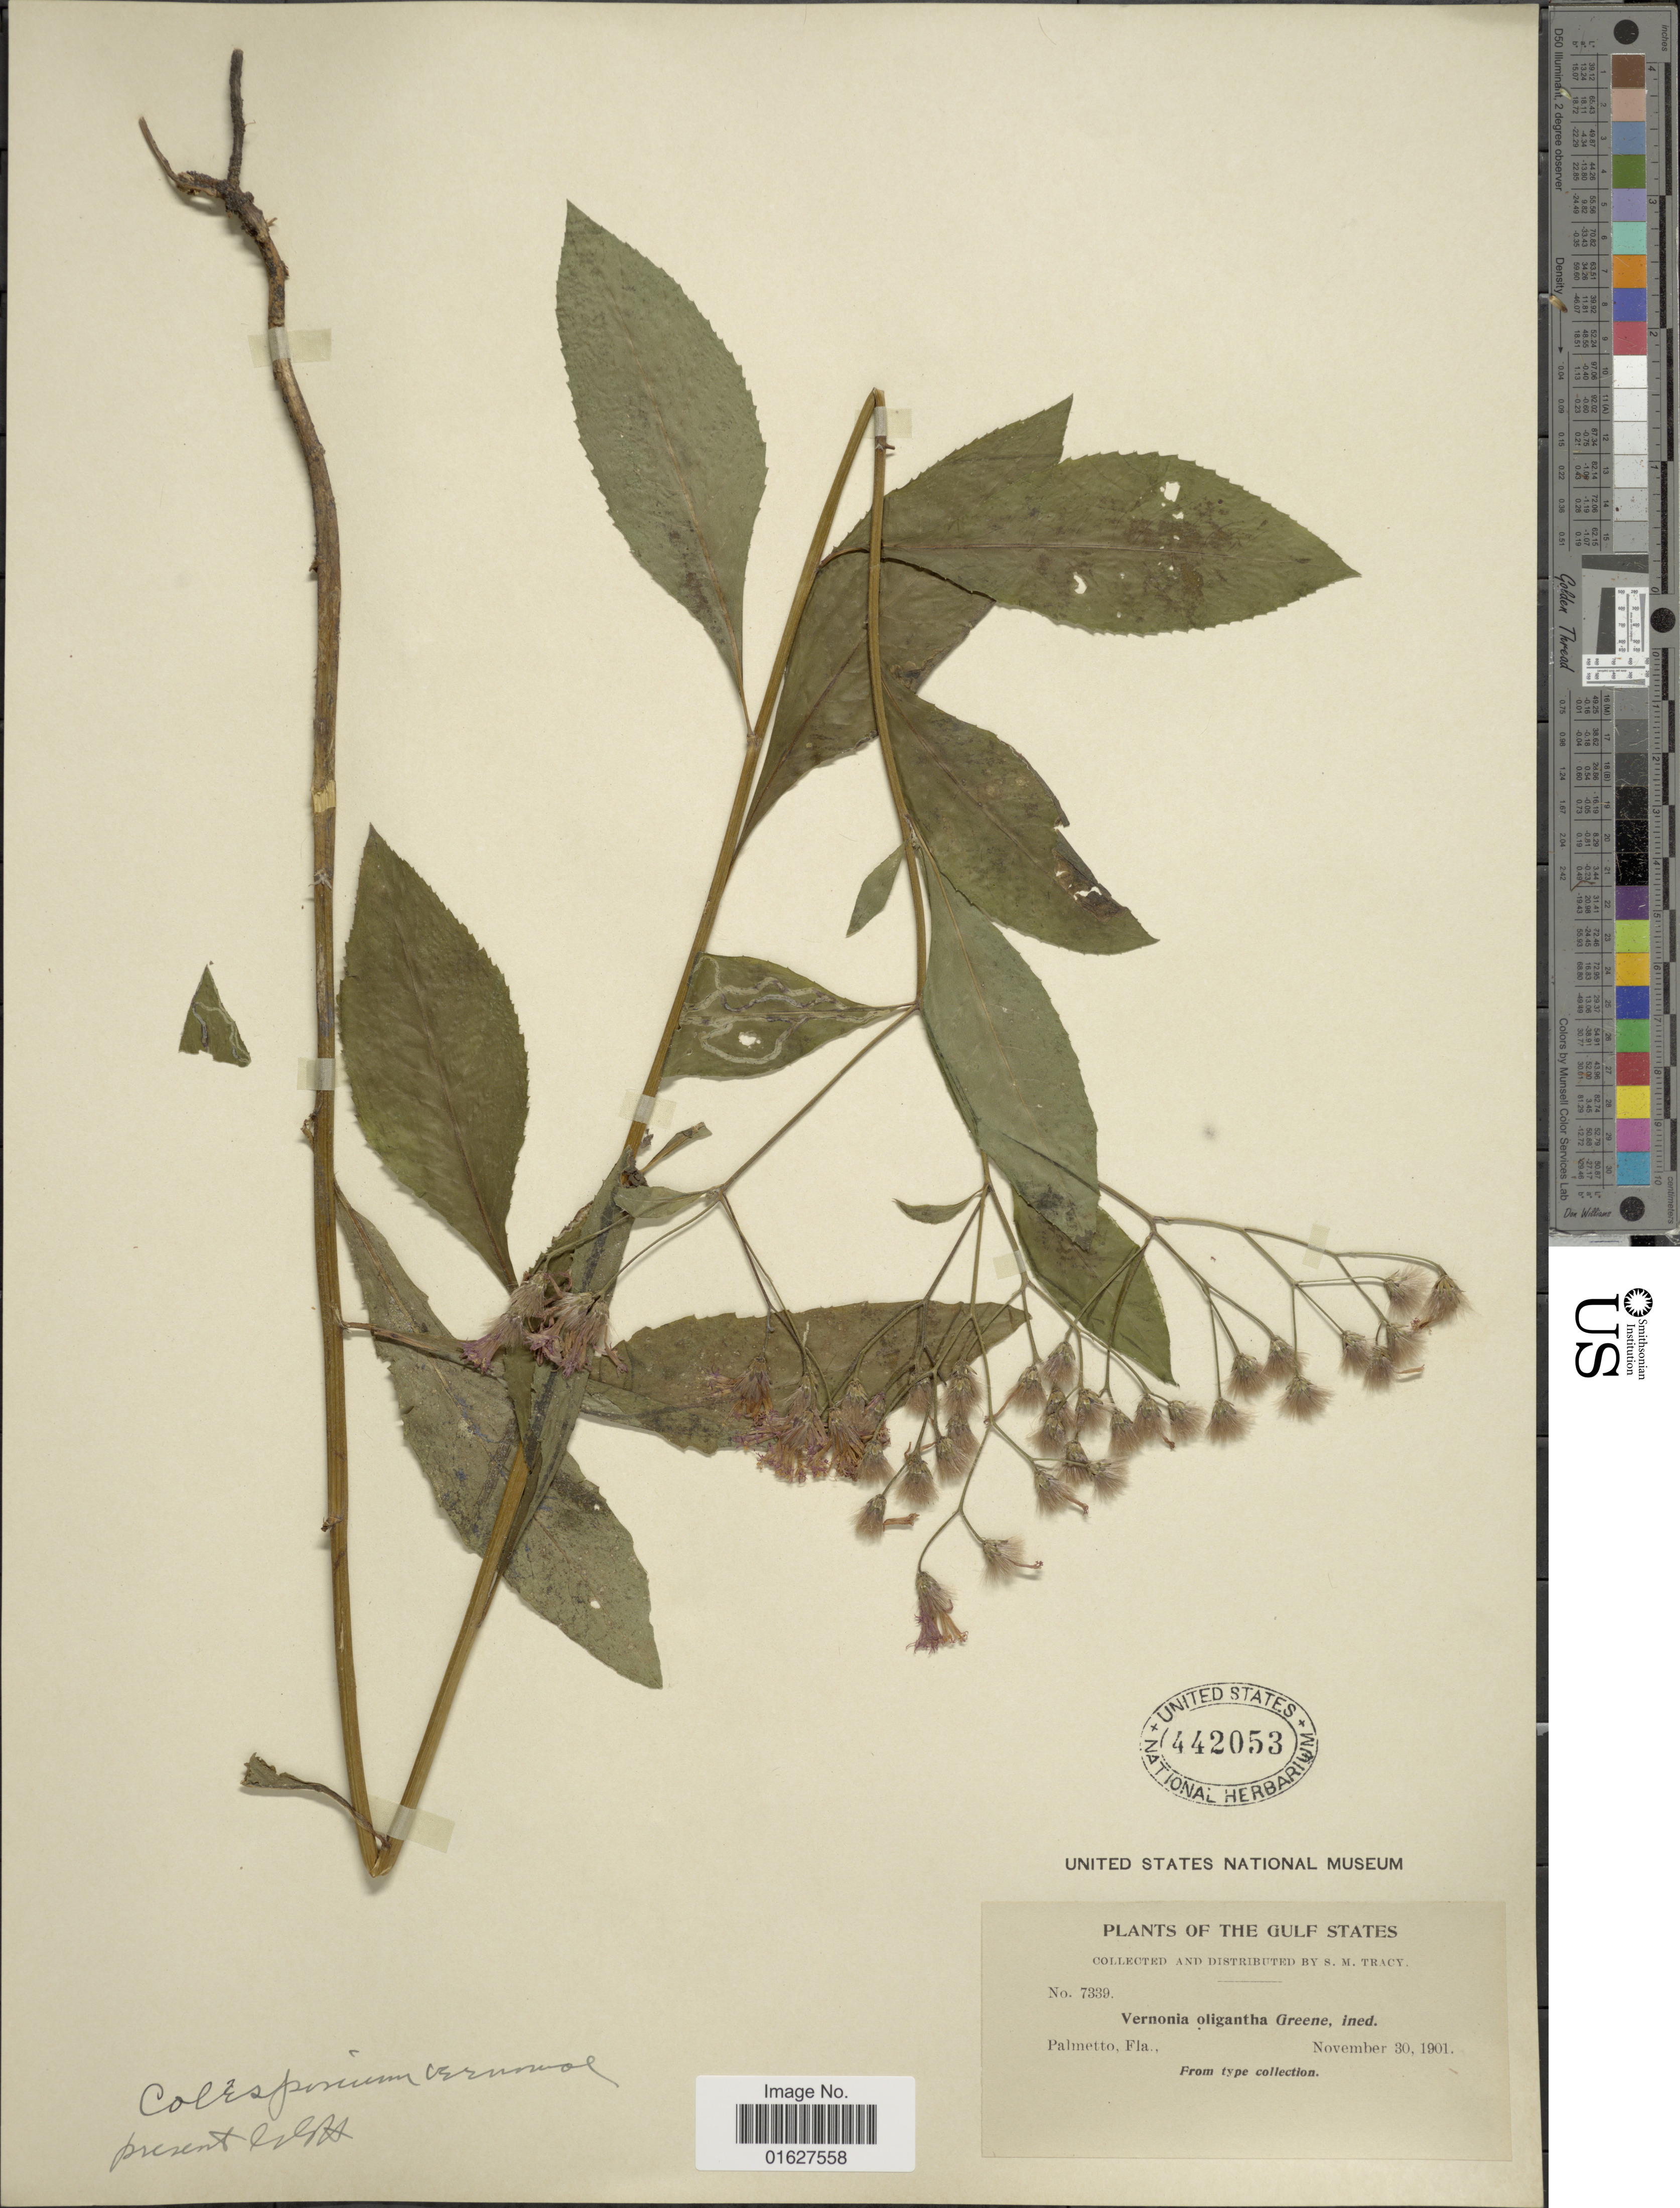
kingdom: Plantae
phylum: Tracheophyta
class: Magnoliopsida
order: Asterales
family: Asteraceae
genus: Vernonia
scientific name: Vernonia oligantha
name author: Greene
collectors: S. Stracy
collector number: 7339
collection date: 1901-11-30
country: United States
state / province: Florida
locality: Palmetto, Fla.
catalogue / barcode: US 442053